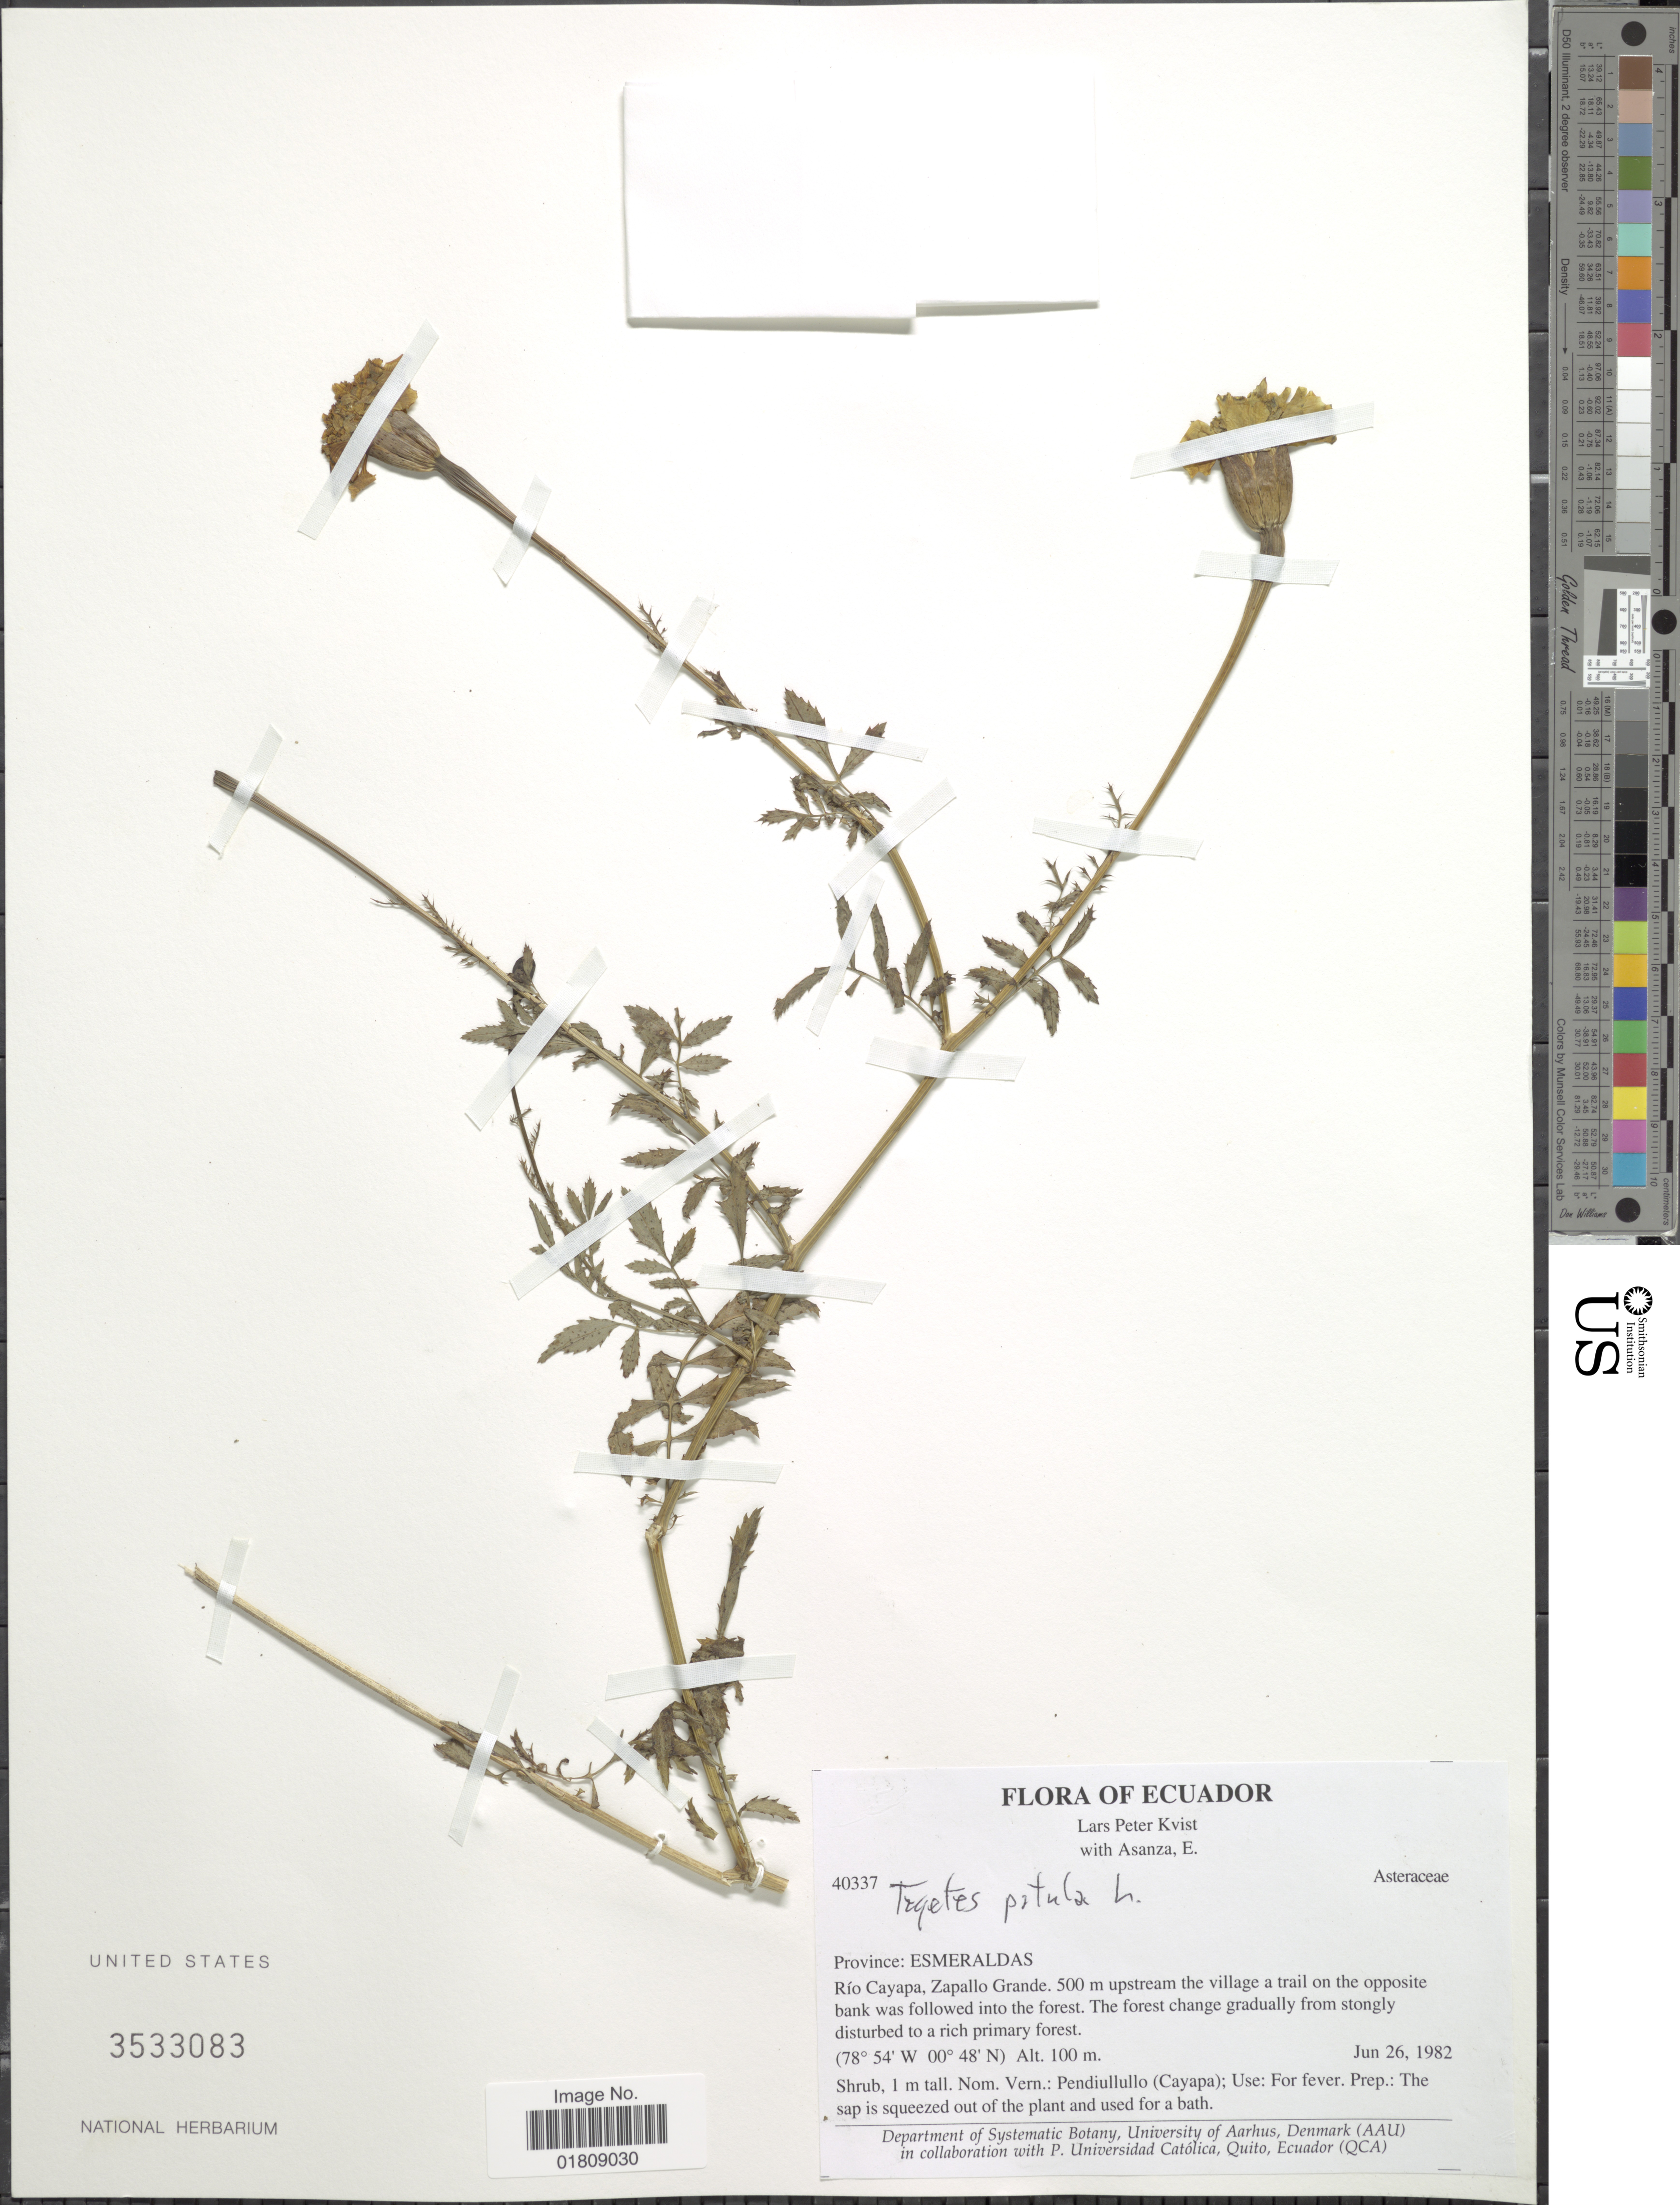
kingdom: Plantae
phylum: Tracheophyta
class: Magnoliopsida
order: Asterales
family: Asteraceae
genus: Tagetes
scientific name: Tagetes patula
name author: L.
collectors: L. P. Kvist & E. Asanza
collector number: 40337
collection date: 1982-06-26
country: Ecuador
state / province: Esmeraldas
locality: Rio Cayapa, Zapallo Grande, 500 m upstream the village a trail on the opposite bank was followed into the forest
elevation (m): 100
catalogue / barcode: US 3533083